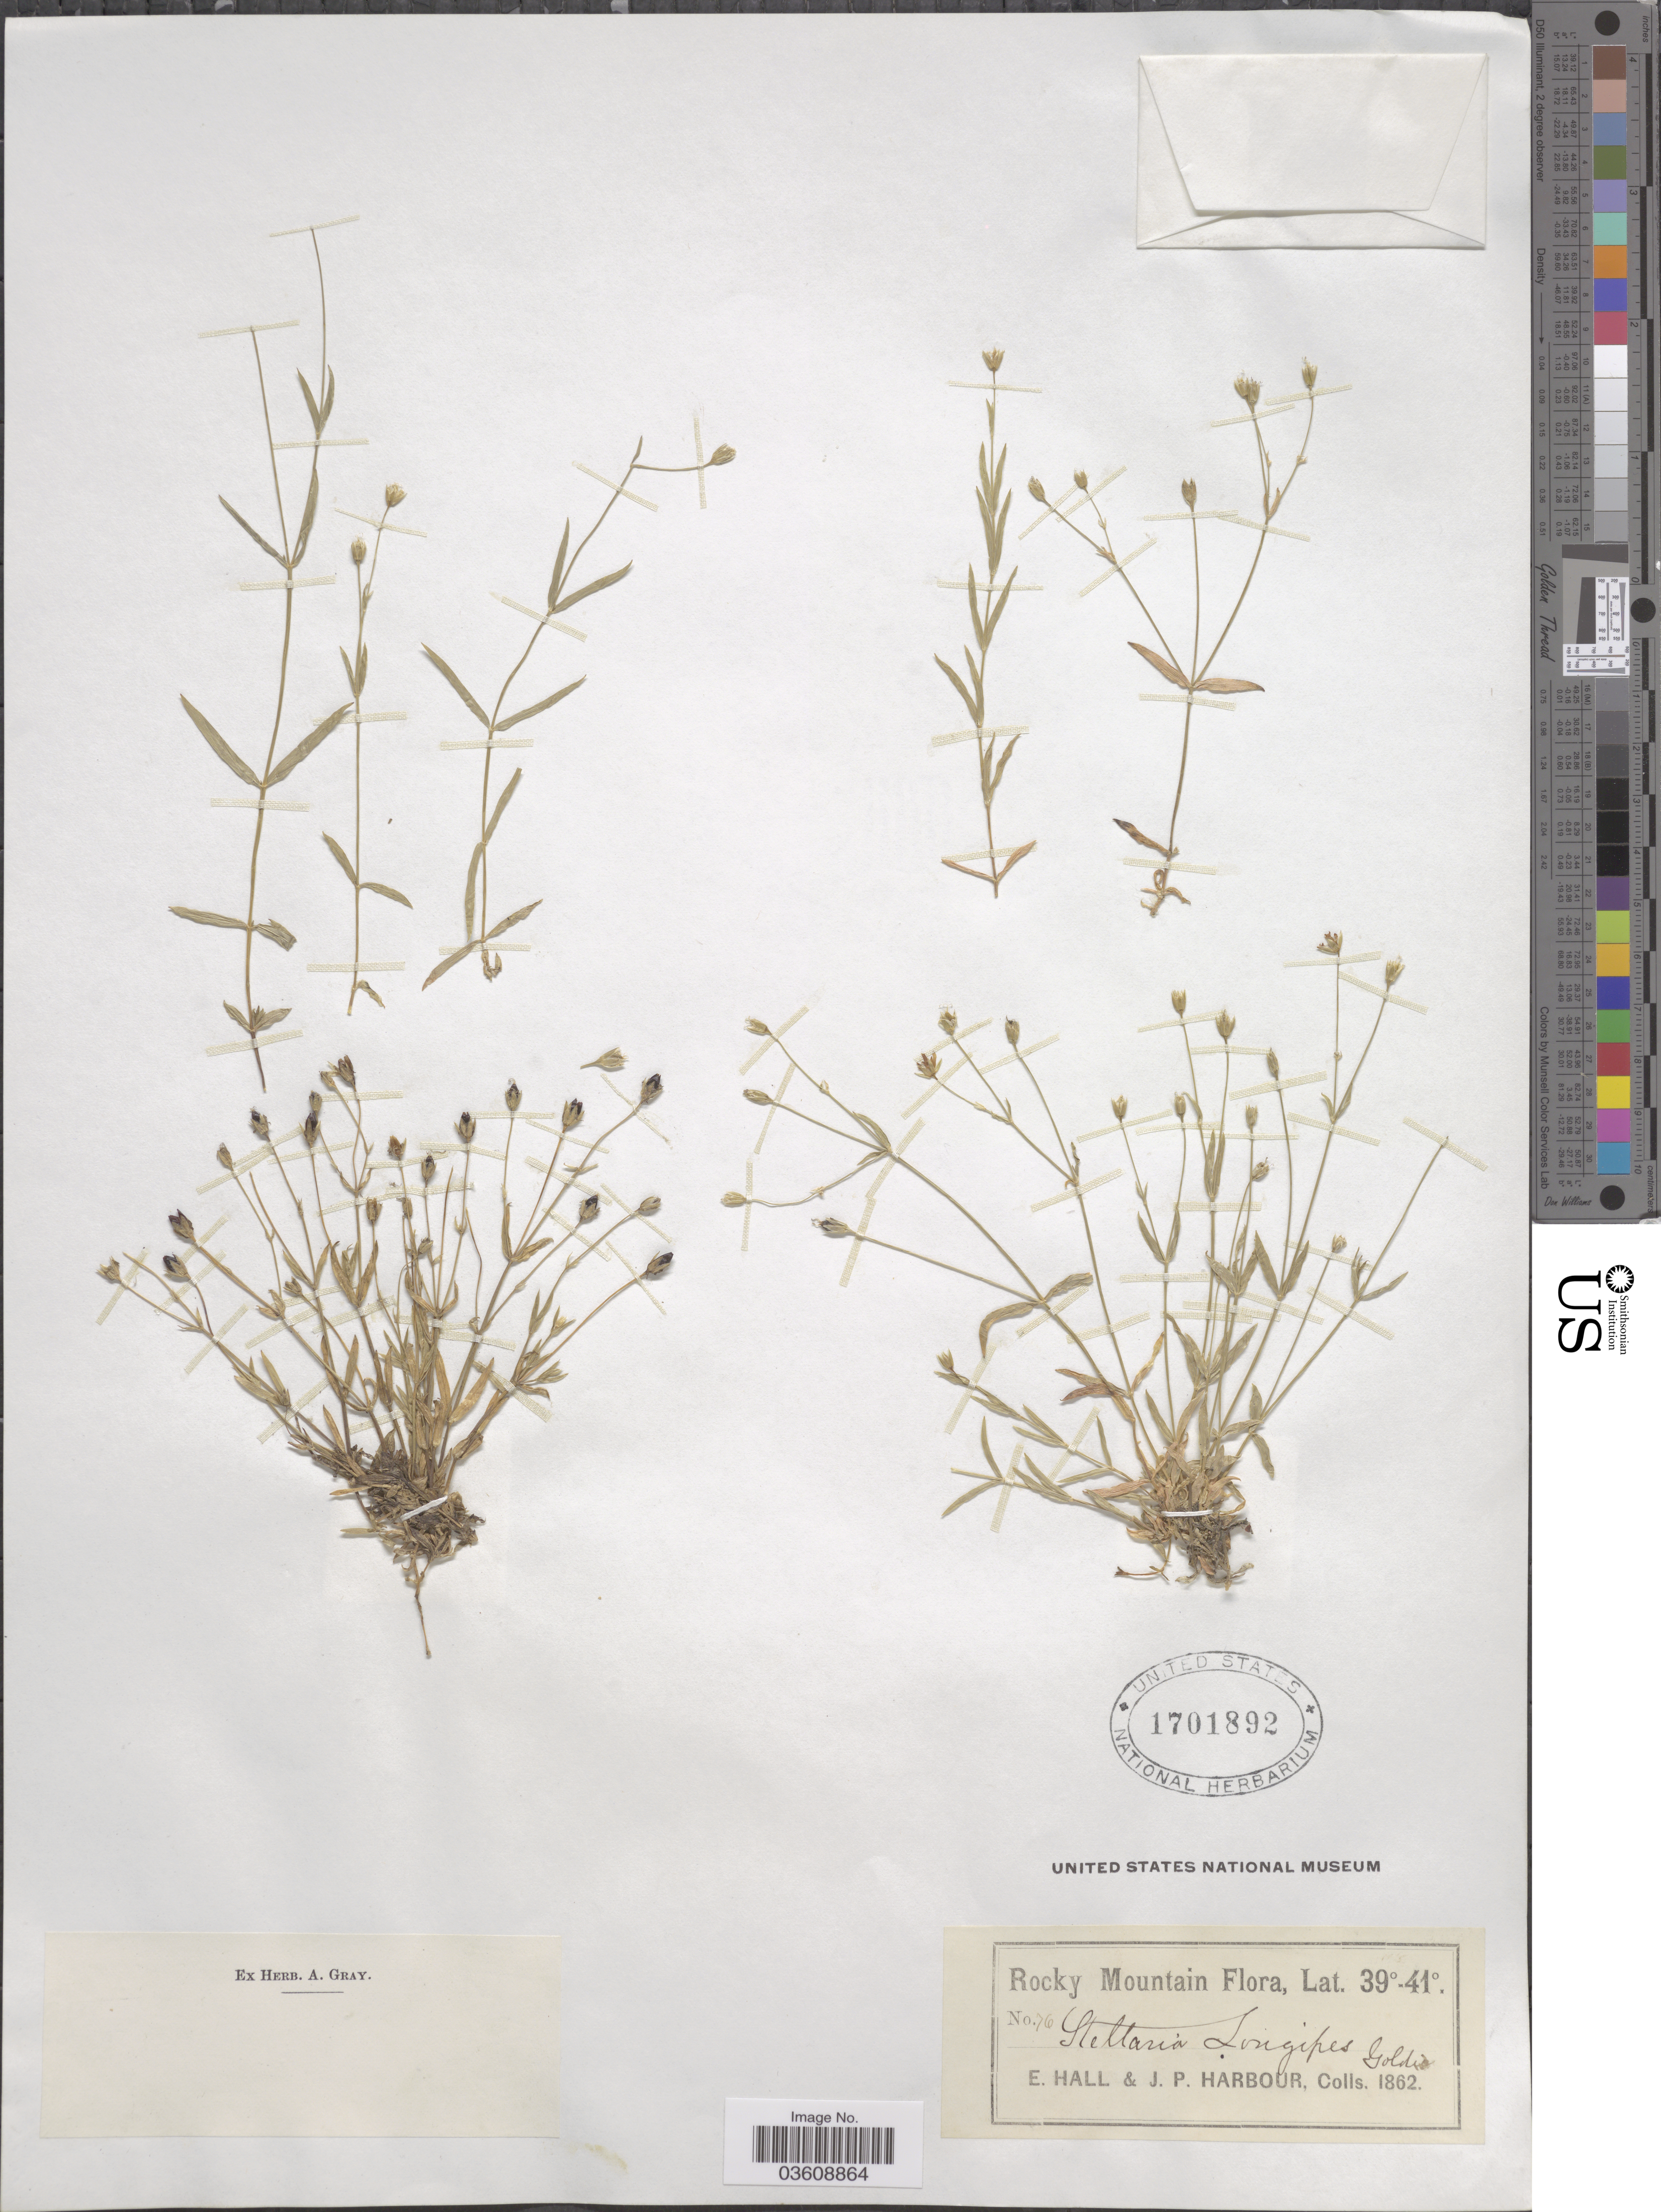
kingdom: Plantae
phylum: Tracheophyta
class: Magnoliopsida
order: Caryophyllales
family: Caryophyllaceae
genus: Stellaria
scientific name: Stellaria longipes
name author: Goldie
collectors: E. Hall & J. Harbour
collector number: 76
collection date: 1862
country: United States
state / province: Colorado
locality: Rocky Mountain.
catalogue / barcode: US 1701892